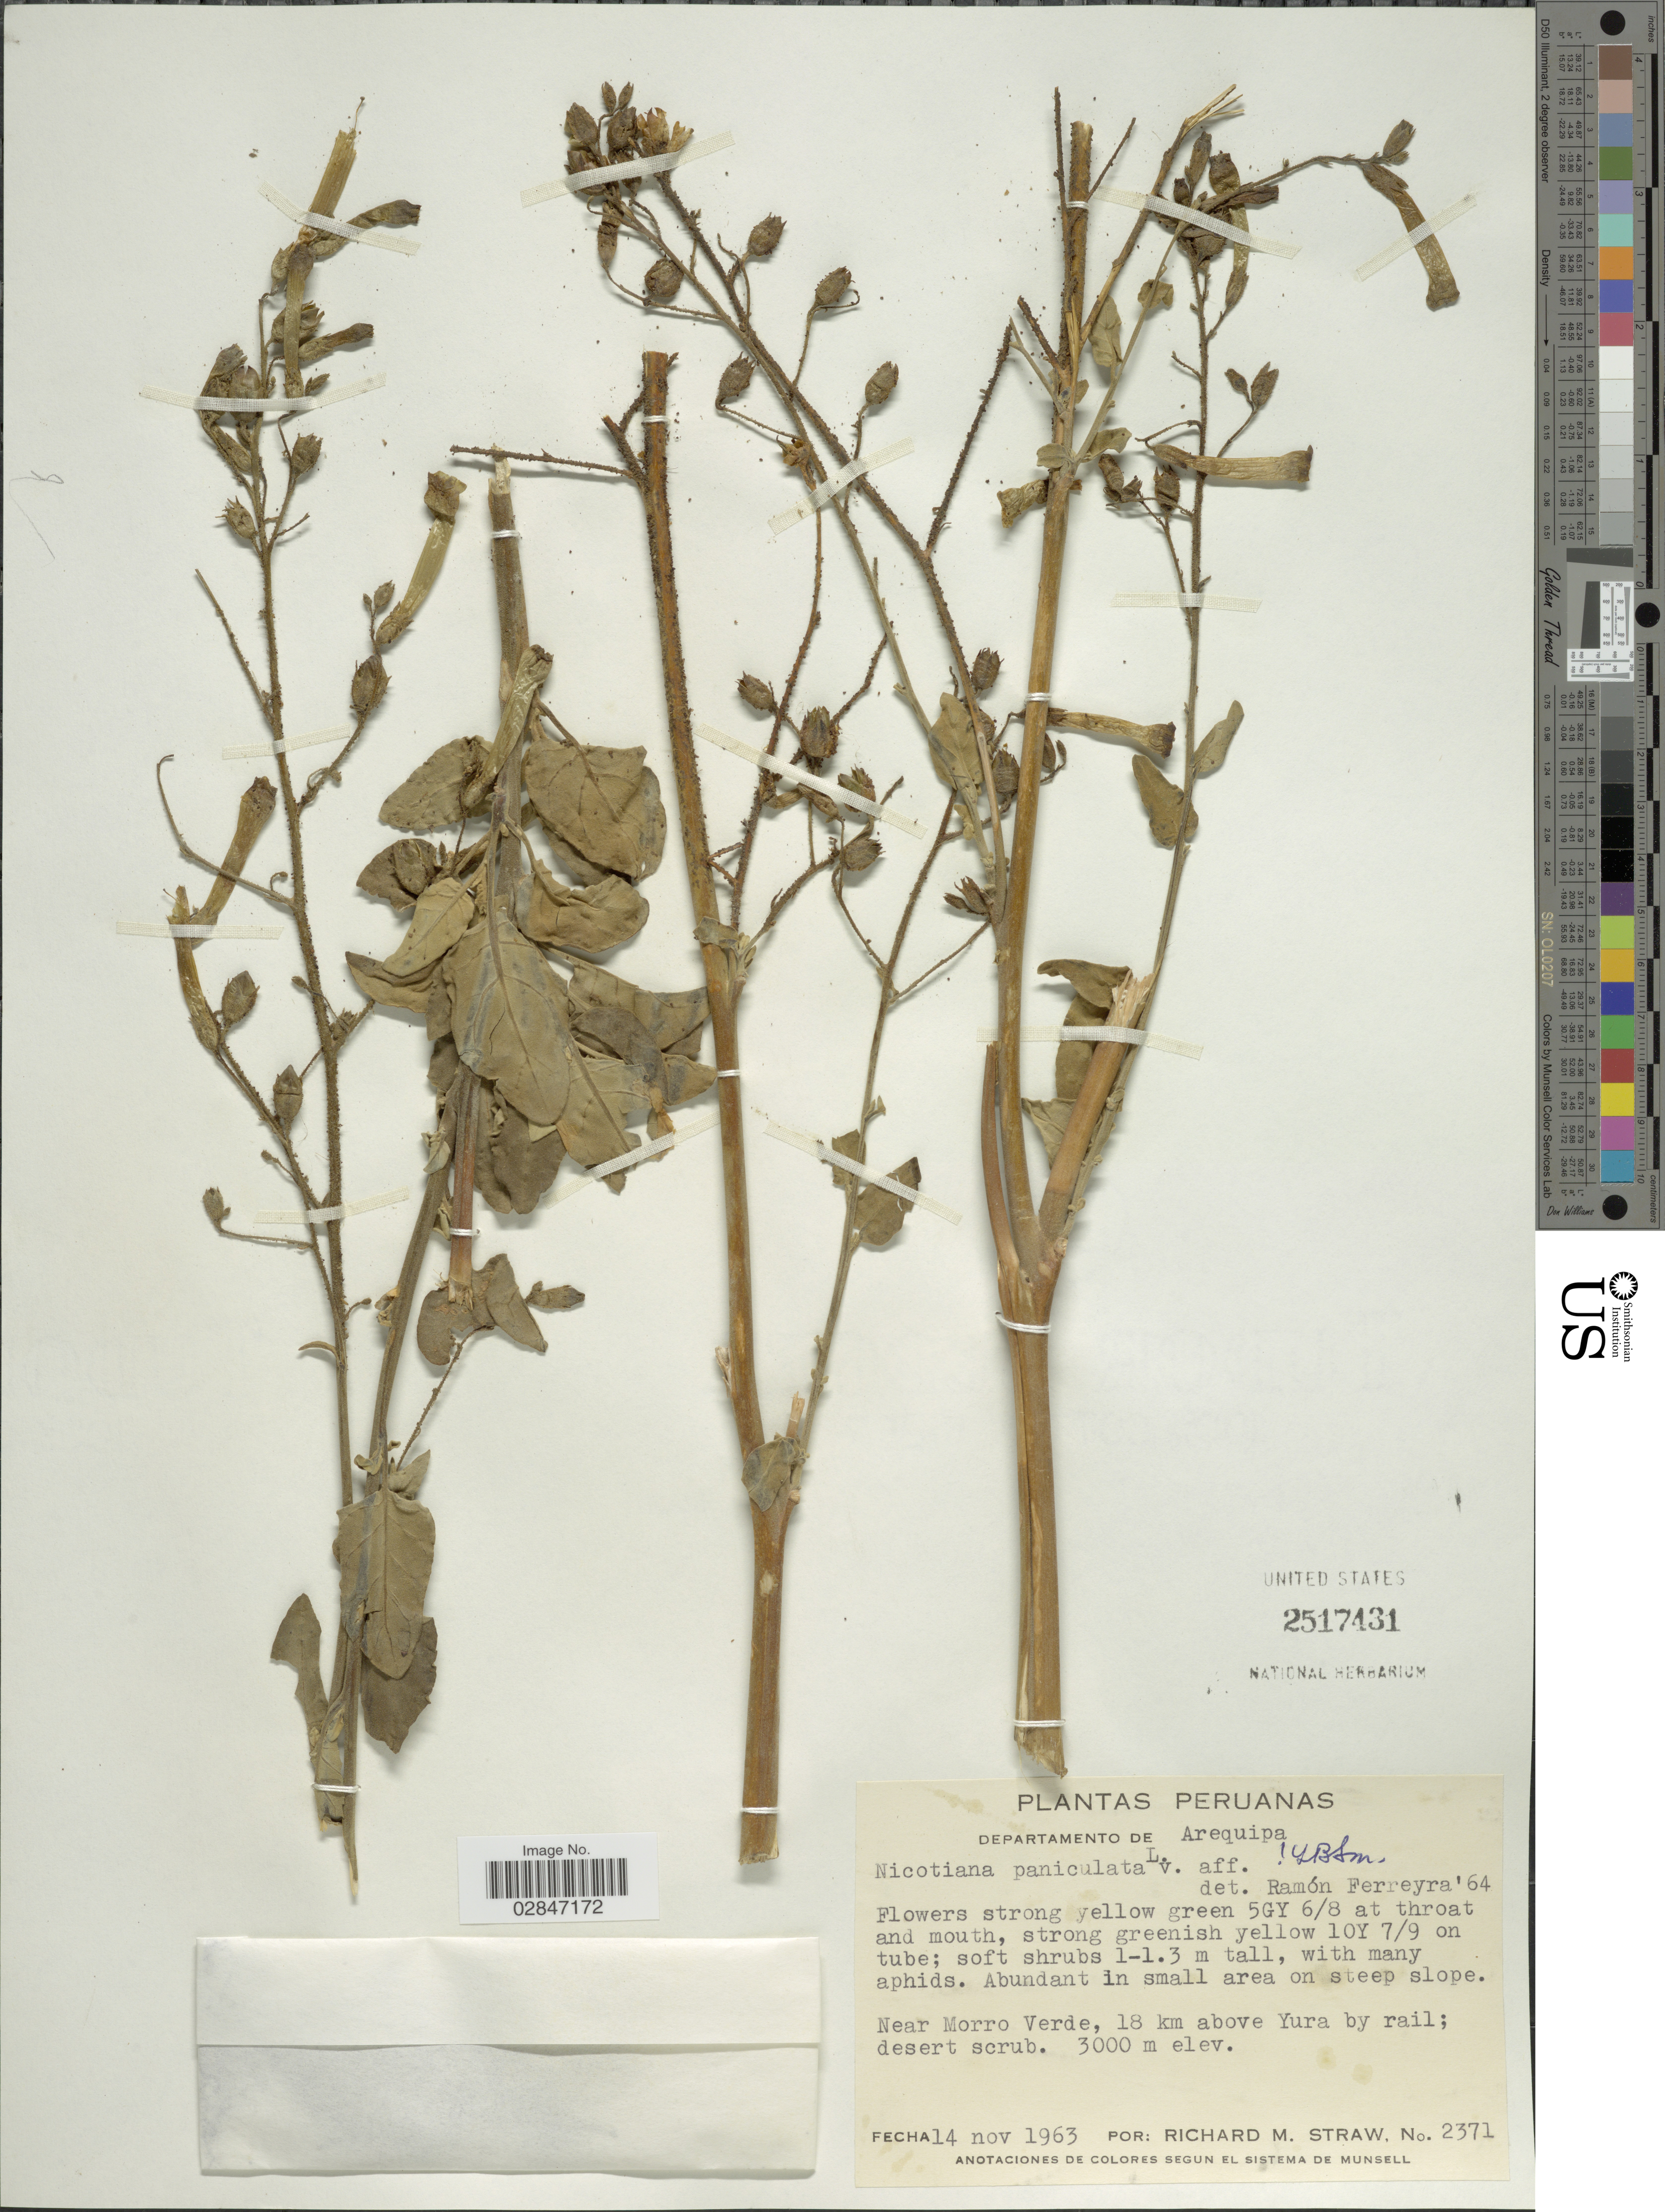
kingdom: Plantae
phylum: Tracheophyta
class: Magnoliopsida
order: Solanales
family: Solanaceae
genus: Nicotiana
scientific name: Nicotiana paniculata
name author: L.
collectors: R. M. Straw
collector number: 2371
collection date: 1963-11-14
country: Peru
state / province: Arequipa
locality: Departamento de Arequipa, Near Morro Verde, 18 km above Yura by rail.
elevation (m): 3000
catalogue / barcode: US 2517431